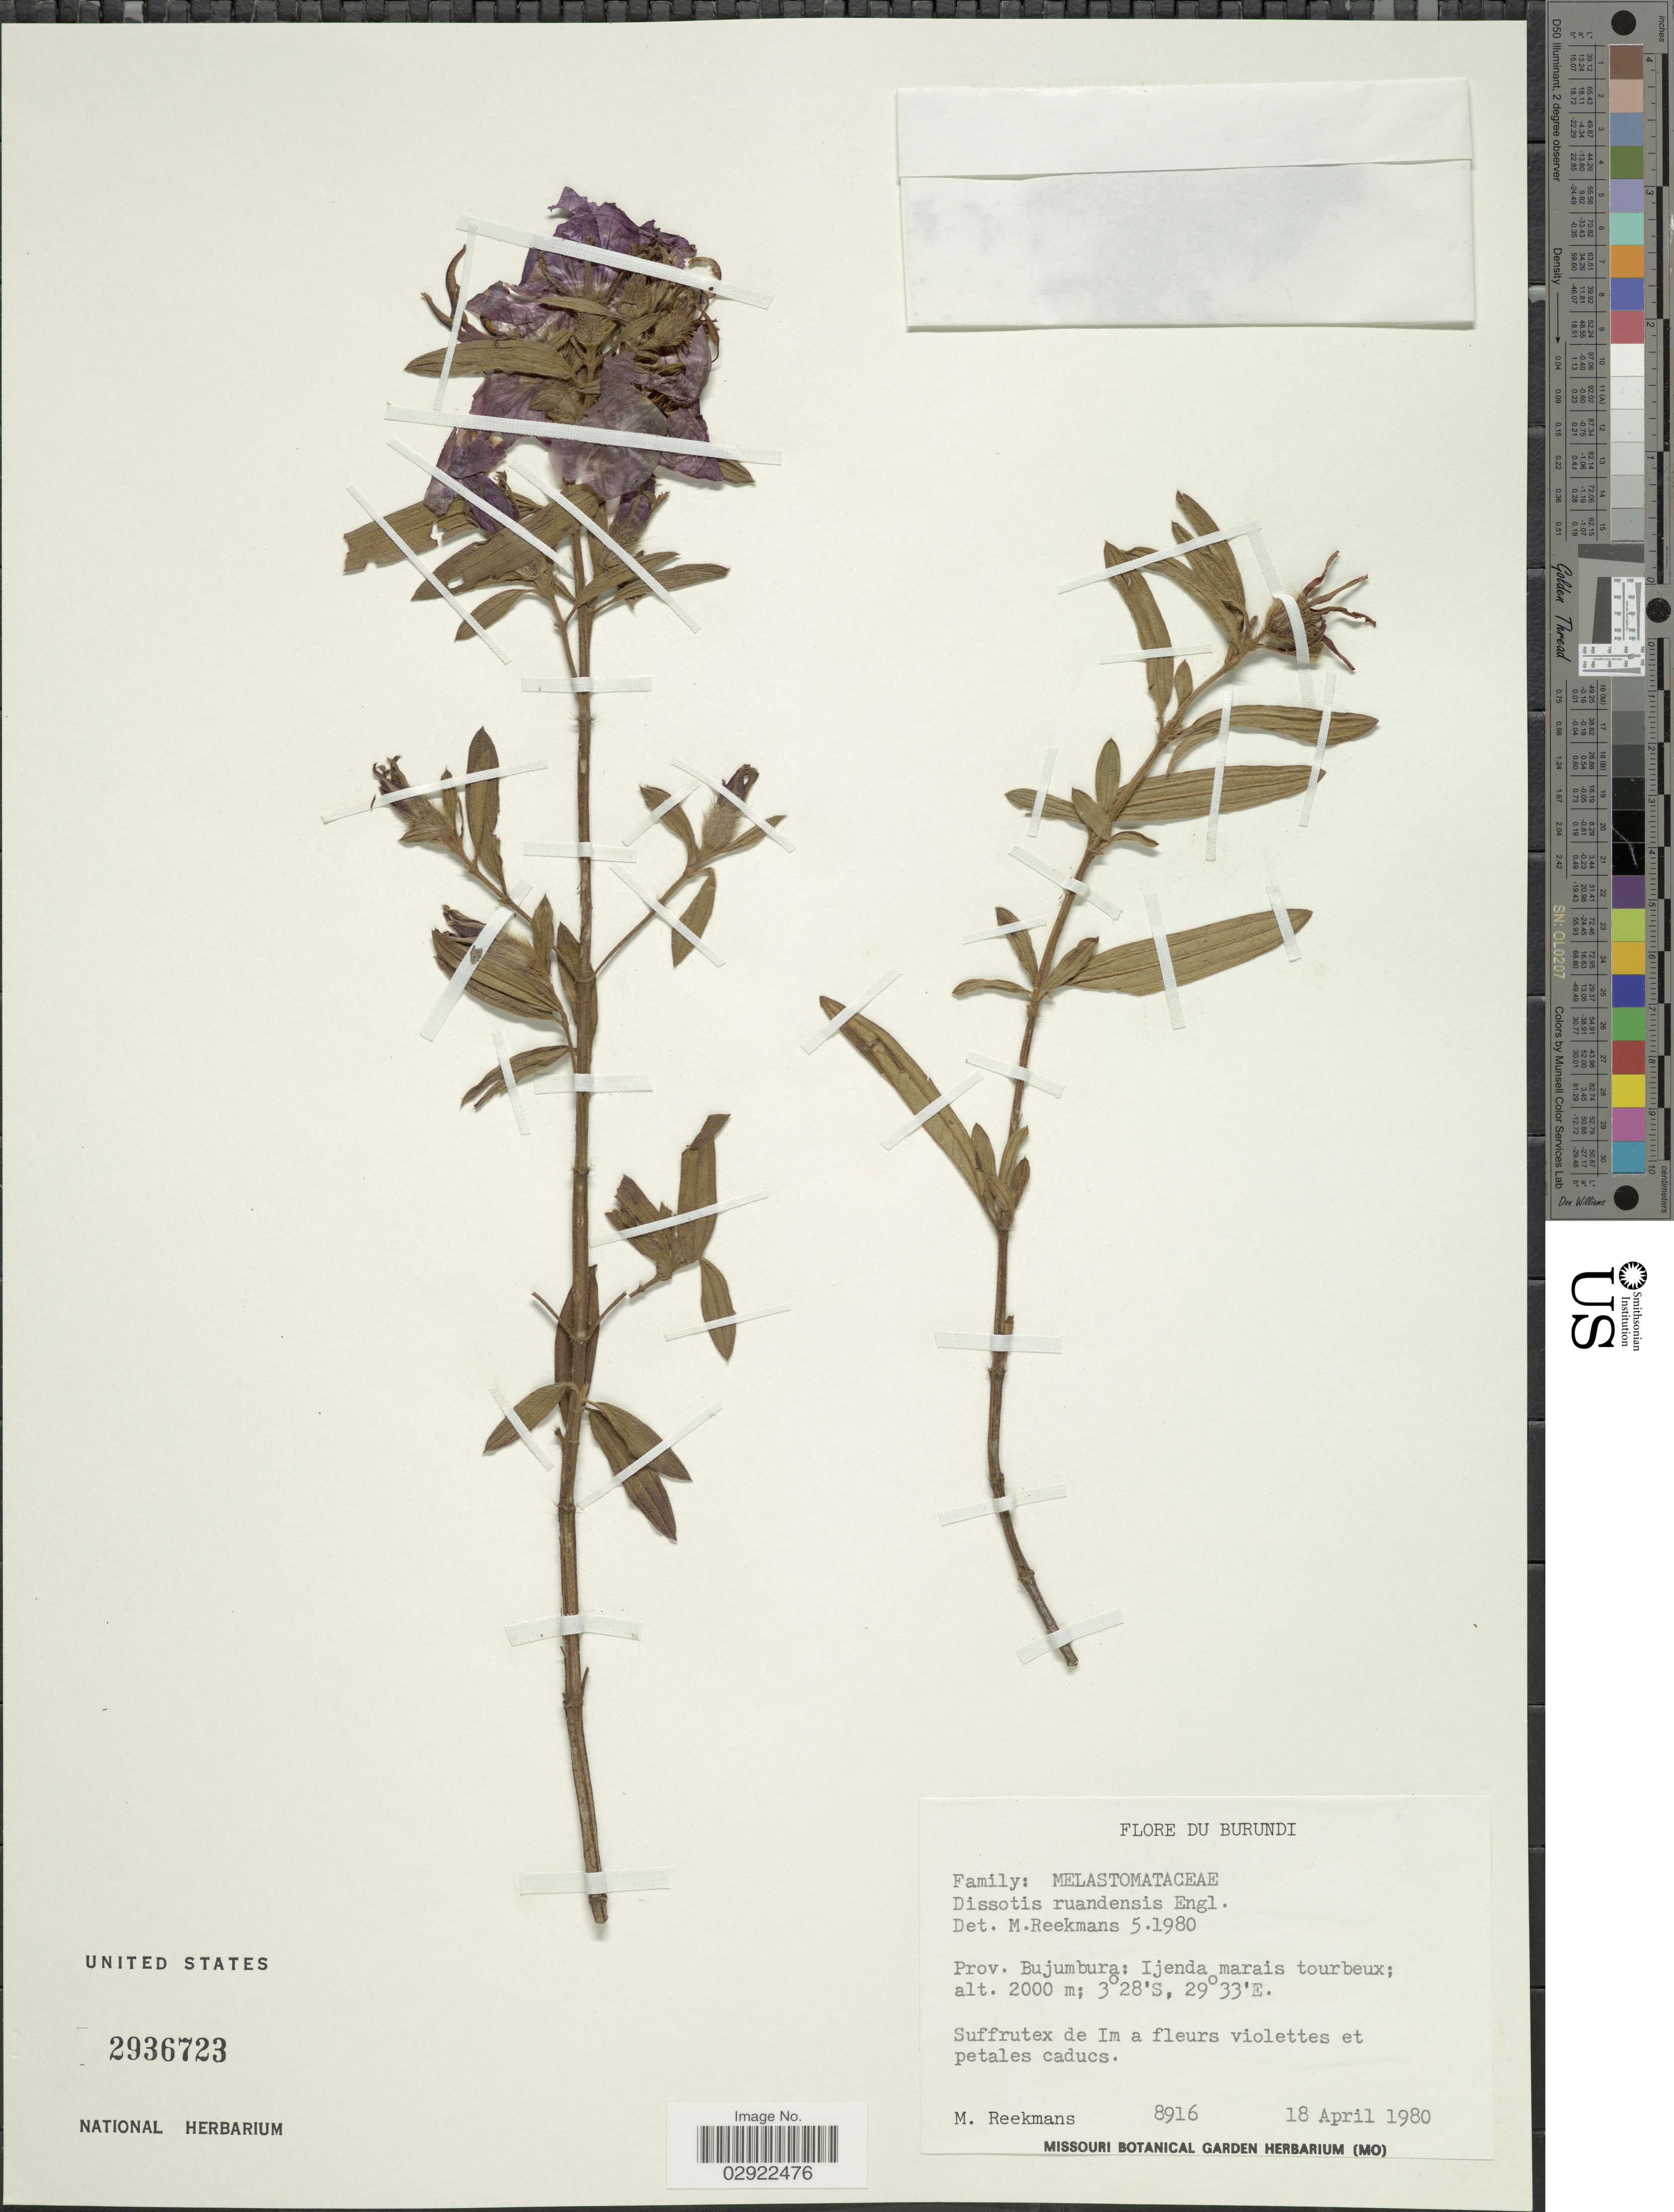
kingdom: Plantae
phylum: Tracheophyta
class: Magnoliopsida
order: Myrtales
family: Melastomataceae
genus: Feliciotis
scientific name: Feliciotis ruandensis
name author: (Engl.) Ver.-Lib. & G. Kadereit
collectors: M. Reekmans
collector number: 8916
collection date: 1980-04-18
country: Burundi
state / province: Bujumura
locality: Prov. Bujumbura: Ijenda marais tourbeux.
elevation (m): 2000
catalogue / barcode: US 2936723